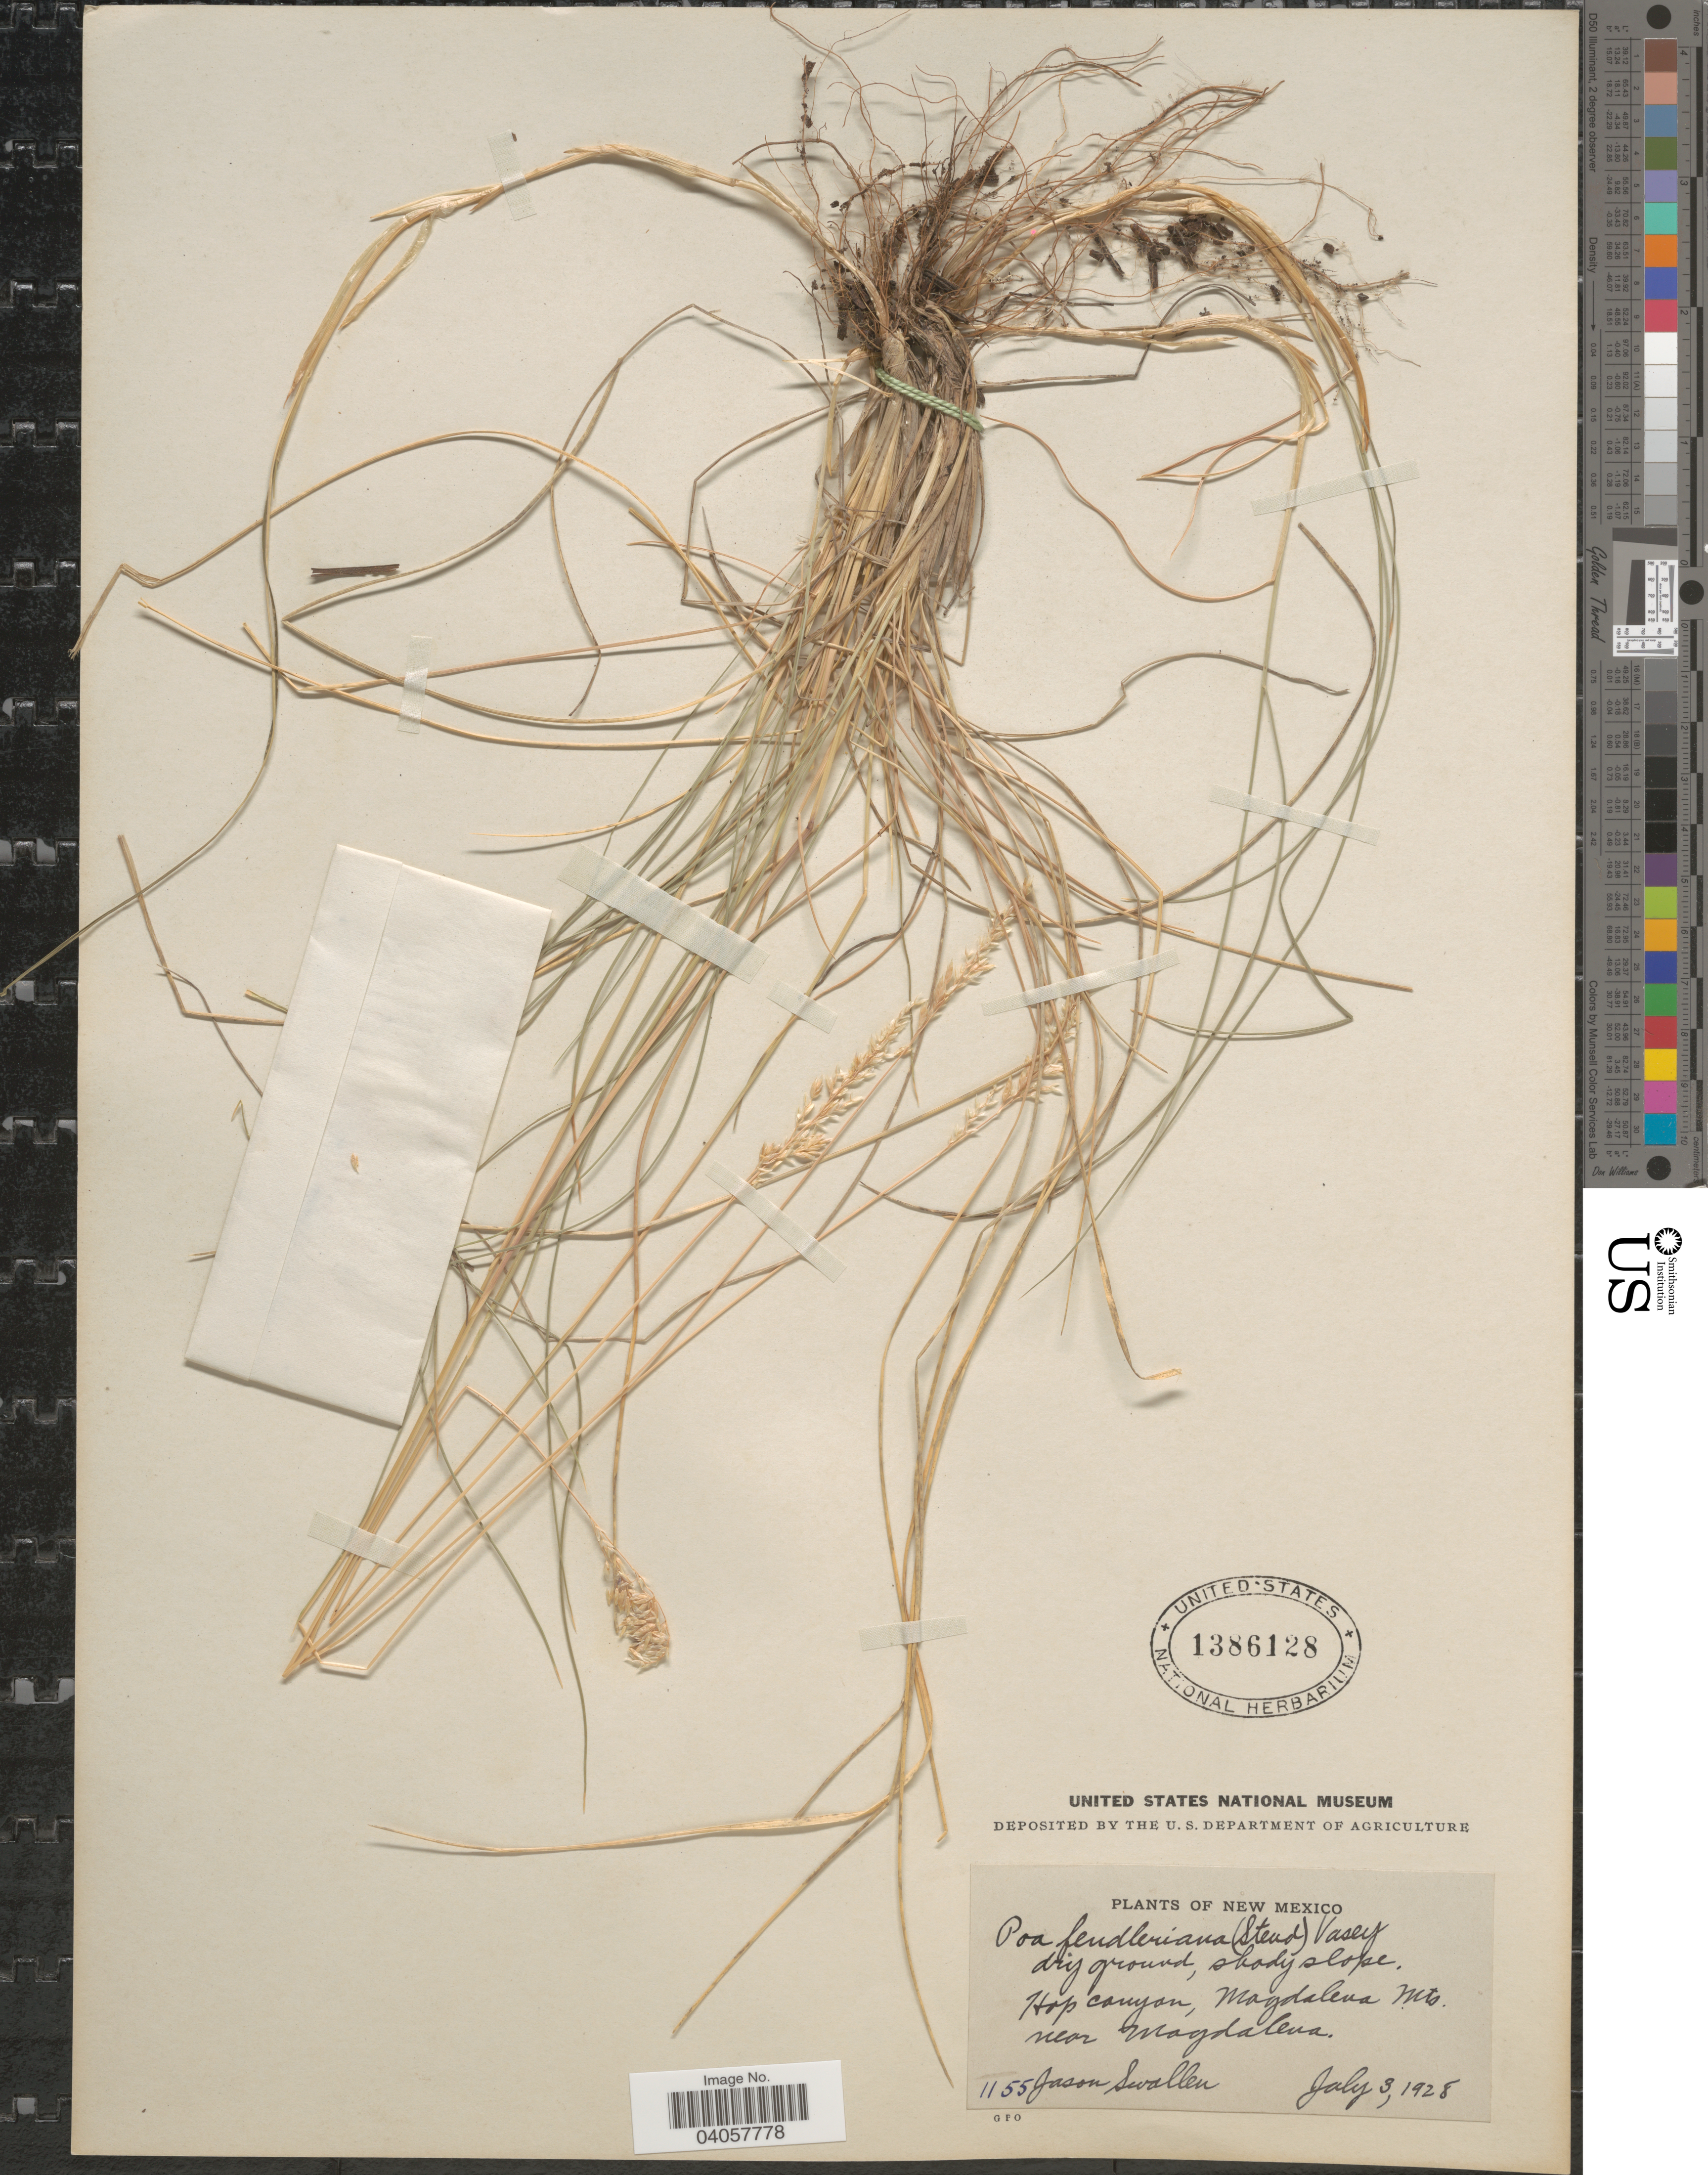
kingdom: Plantae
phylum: Tracheophyta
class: Liliopsida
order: Poales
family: Poaceae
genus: Poa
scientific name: Poa fendleriana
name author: (Steud.) Vasey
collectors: J. R. Swallen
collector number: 1155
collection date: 1928-07-03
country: United States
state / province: New Mexico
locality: Hop canyon, Magdalena Mts. near Magdalena.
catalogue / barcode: US 1386128